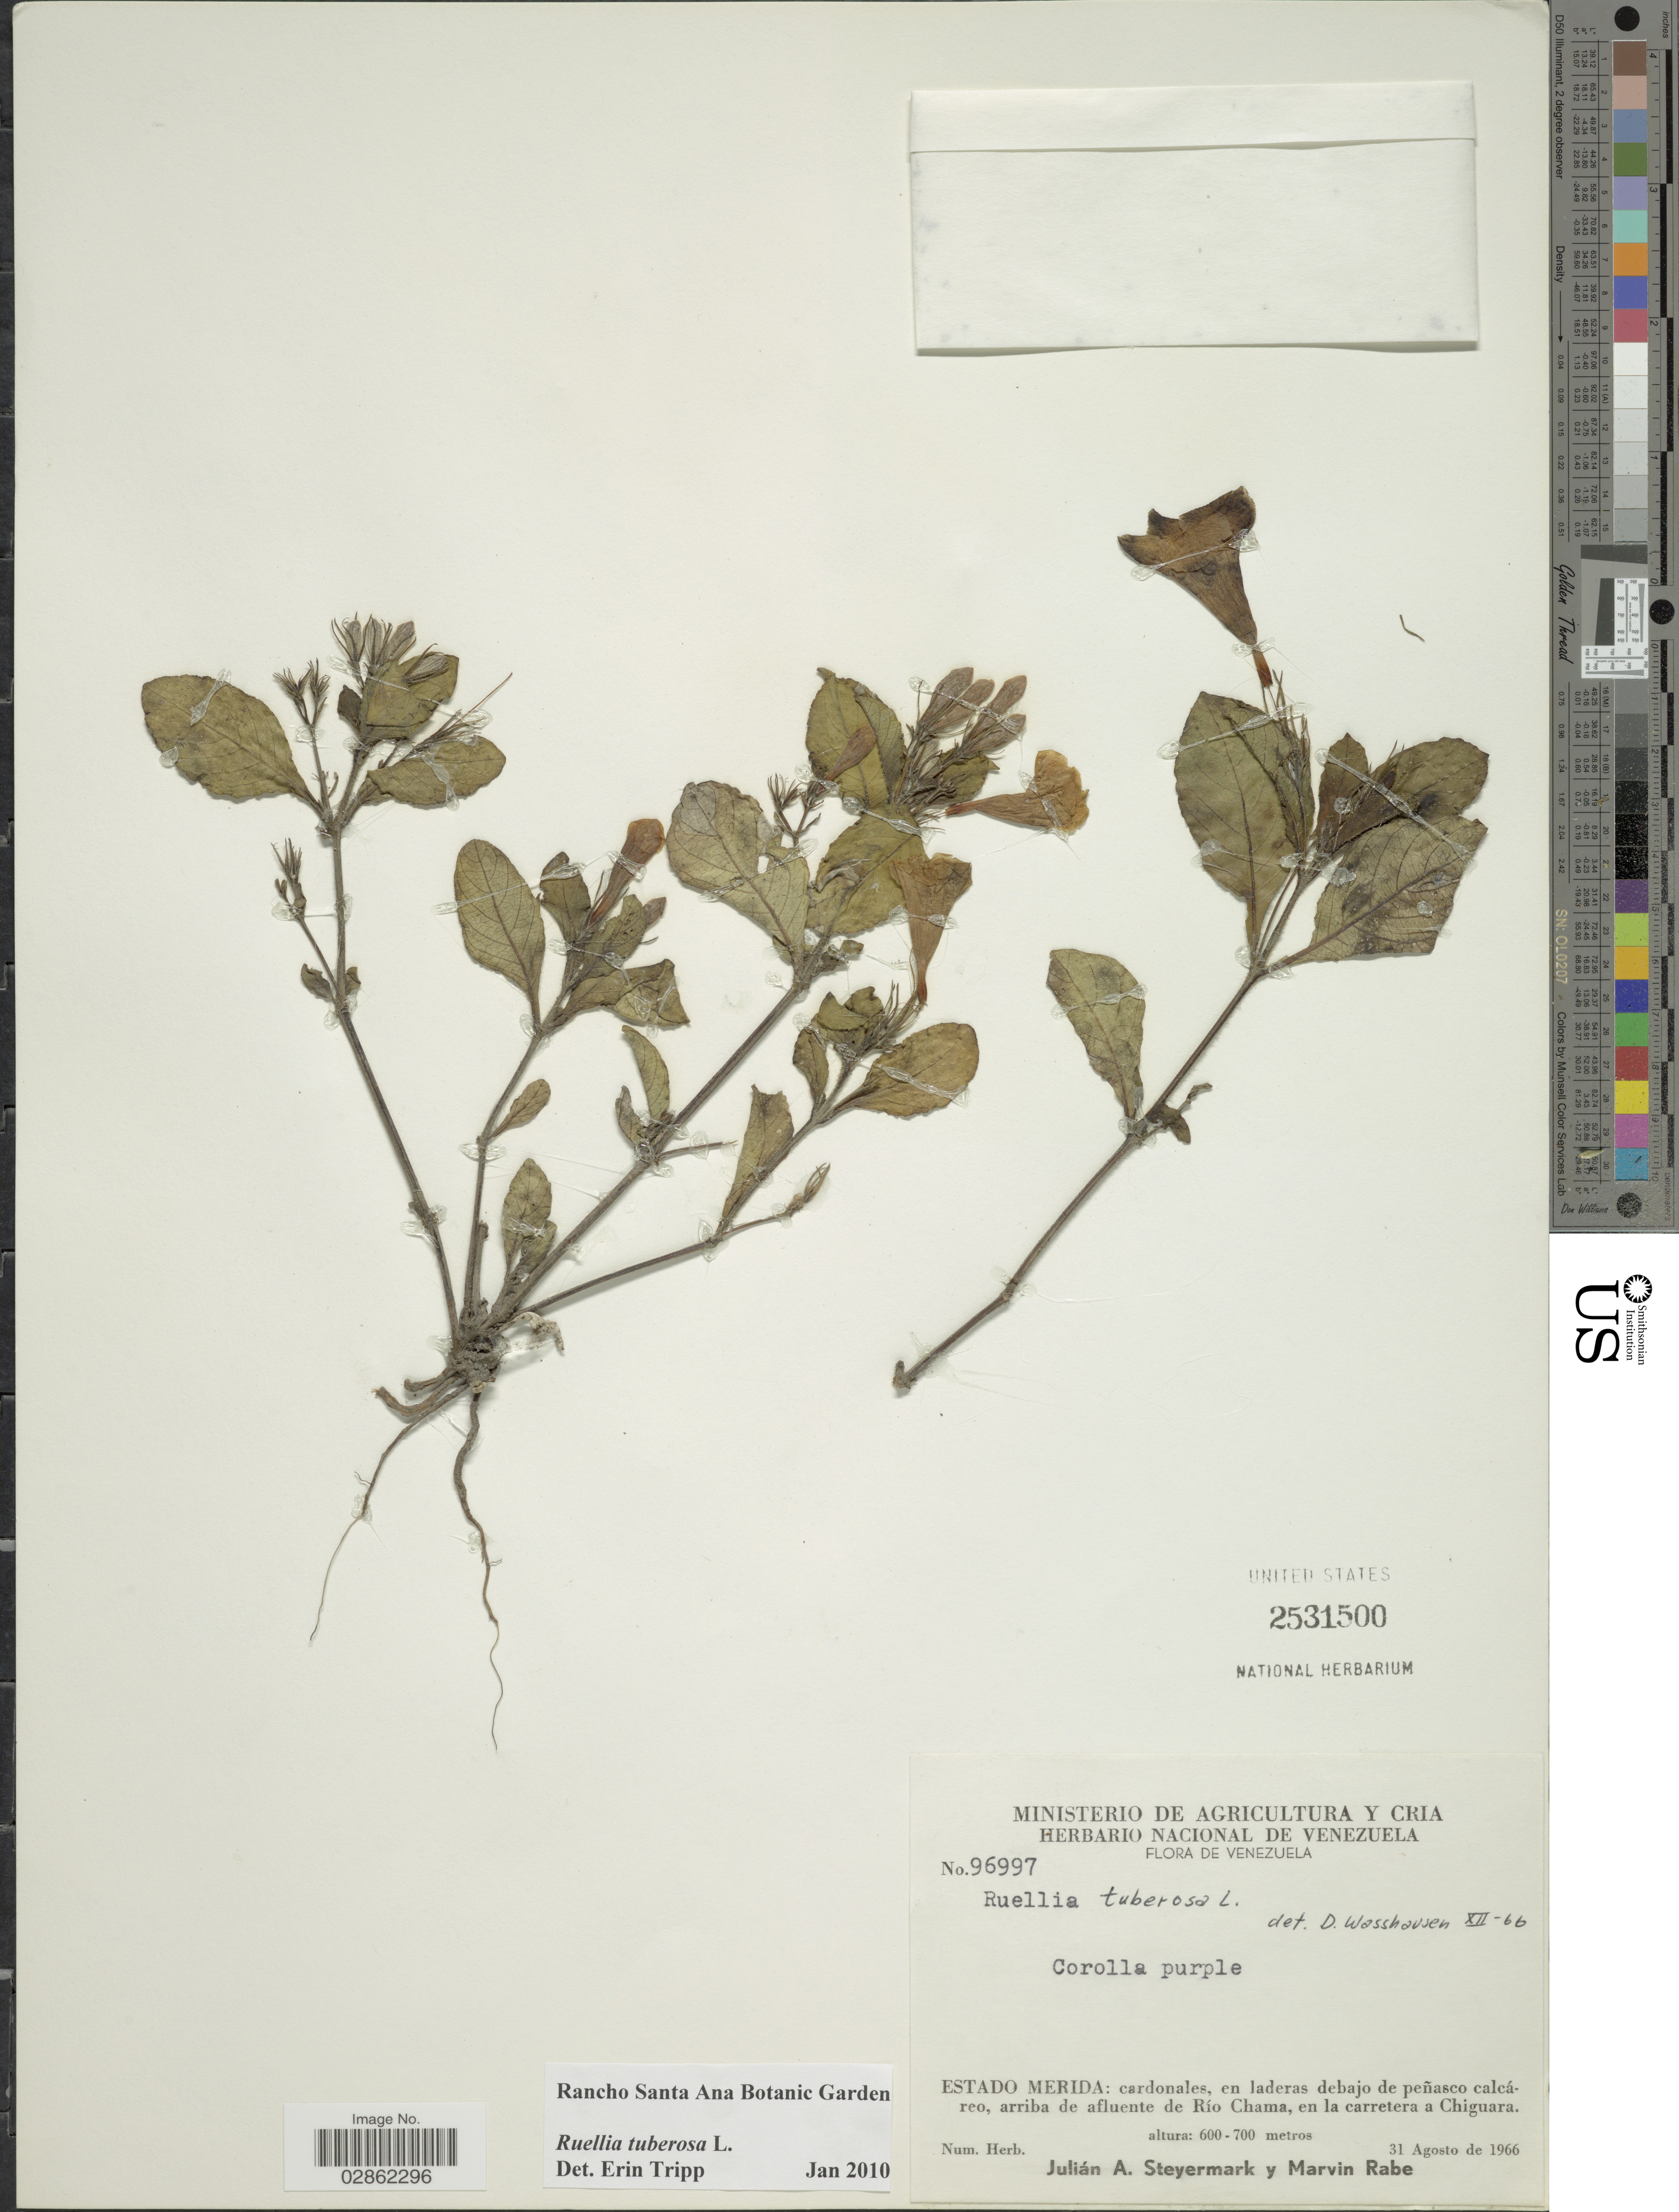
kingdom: Plantae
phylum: Tracheophyta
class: Magnoliopsida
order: Lamiales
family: Acanthaceae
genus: Ruellia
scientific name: Ruellia tuberosa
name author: L.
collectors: J. Steyermark & M. Rabe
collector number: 96997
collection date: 1966-08-31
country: Venezuela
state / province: Mérida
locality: Cardonales, en laderas debajo de peñasco calcáreo, arriba de afluente de Río Chama, en la carretera a Chiguara.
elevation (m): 600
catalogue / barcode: US 2531500